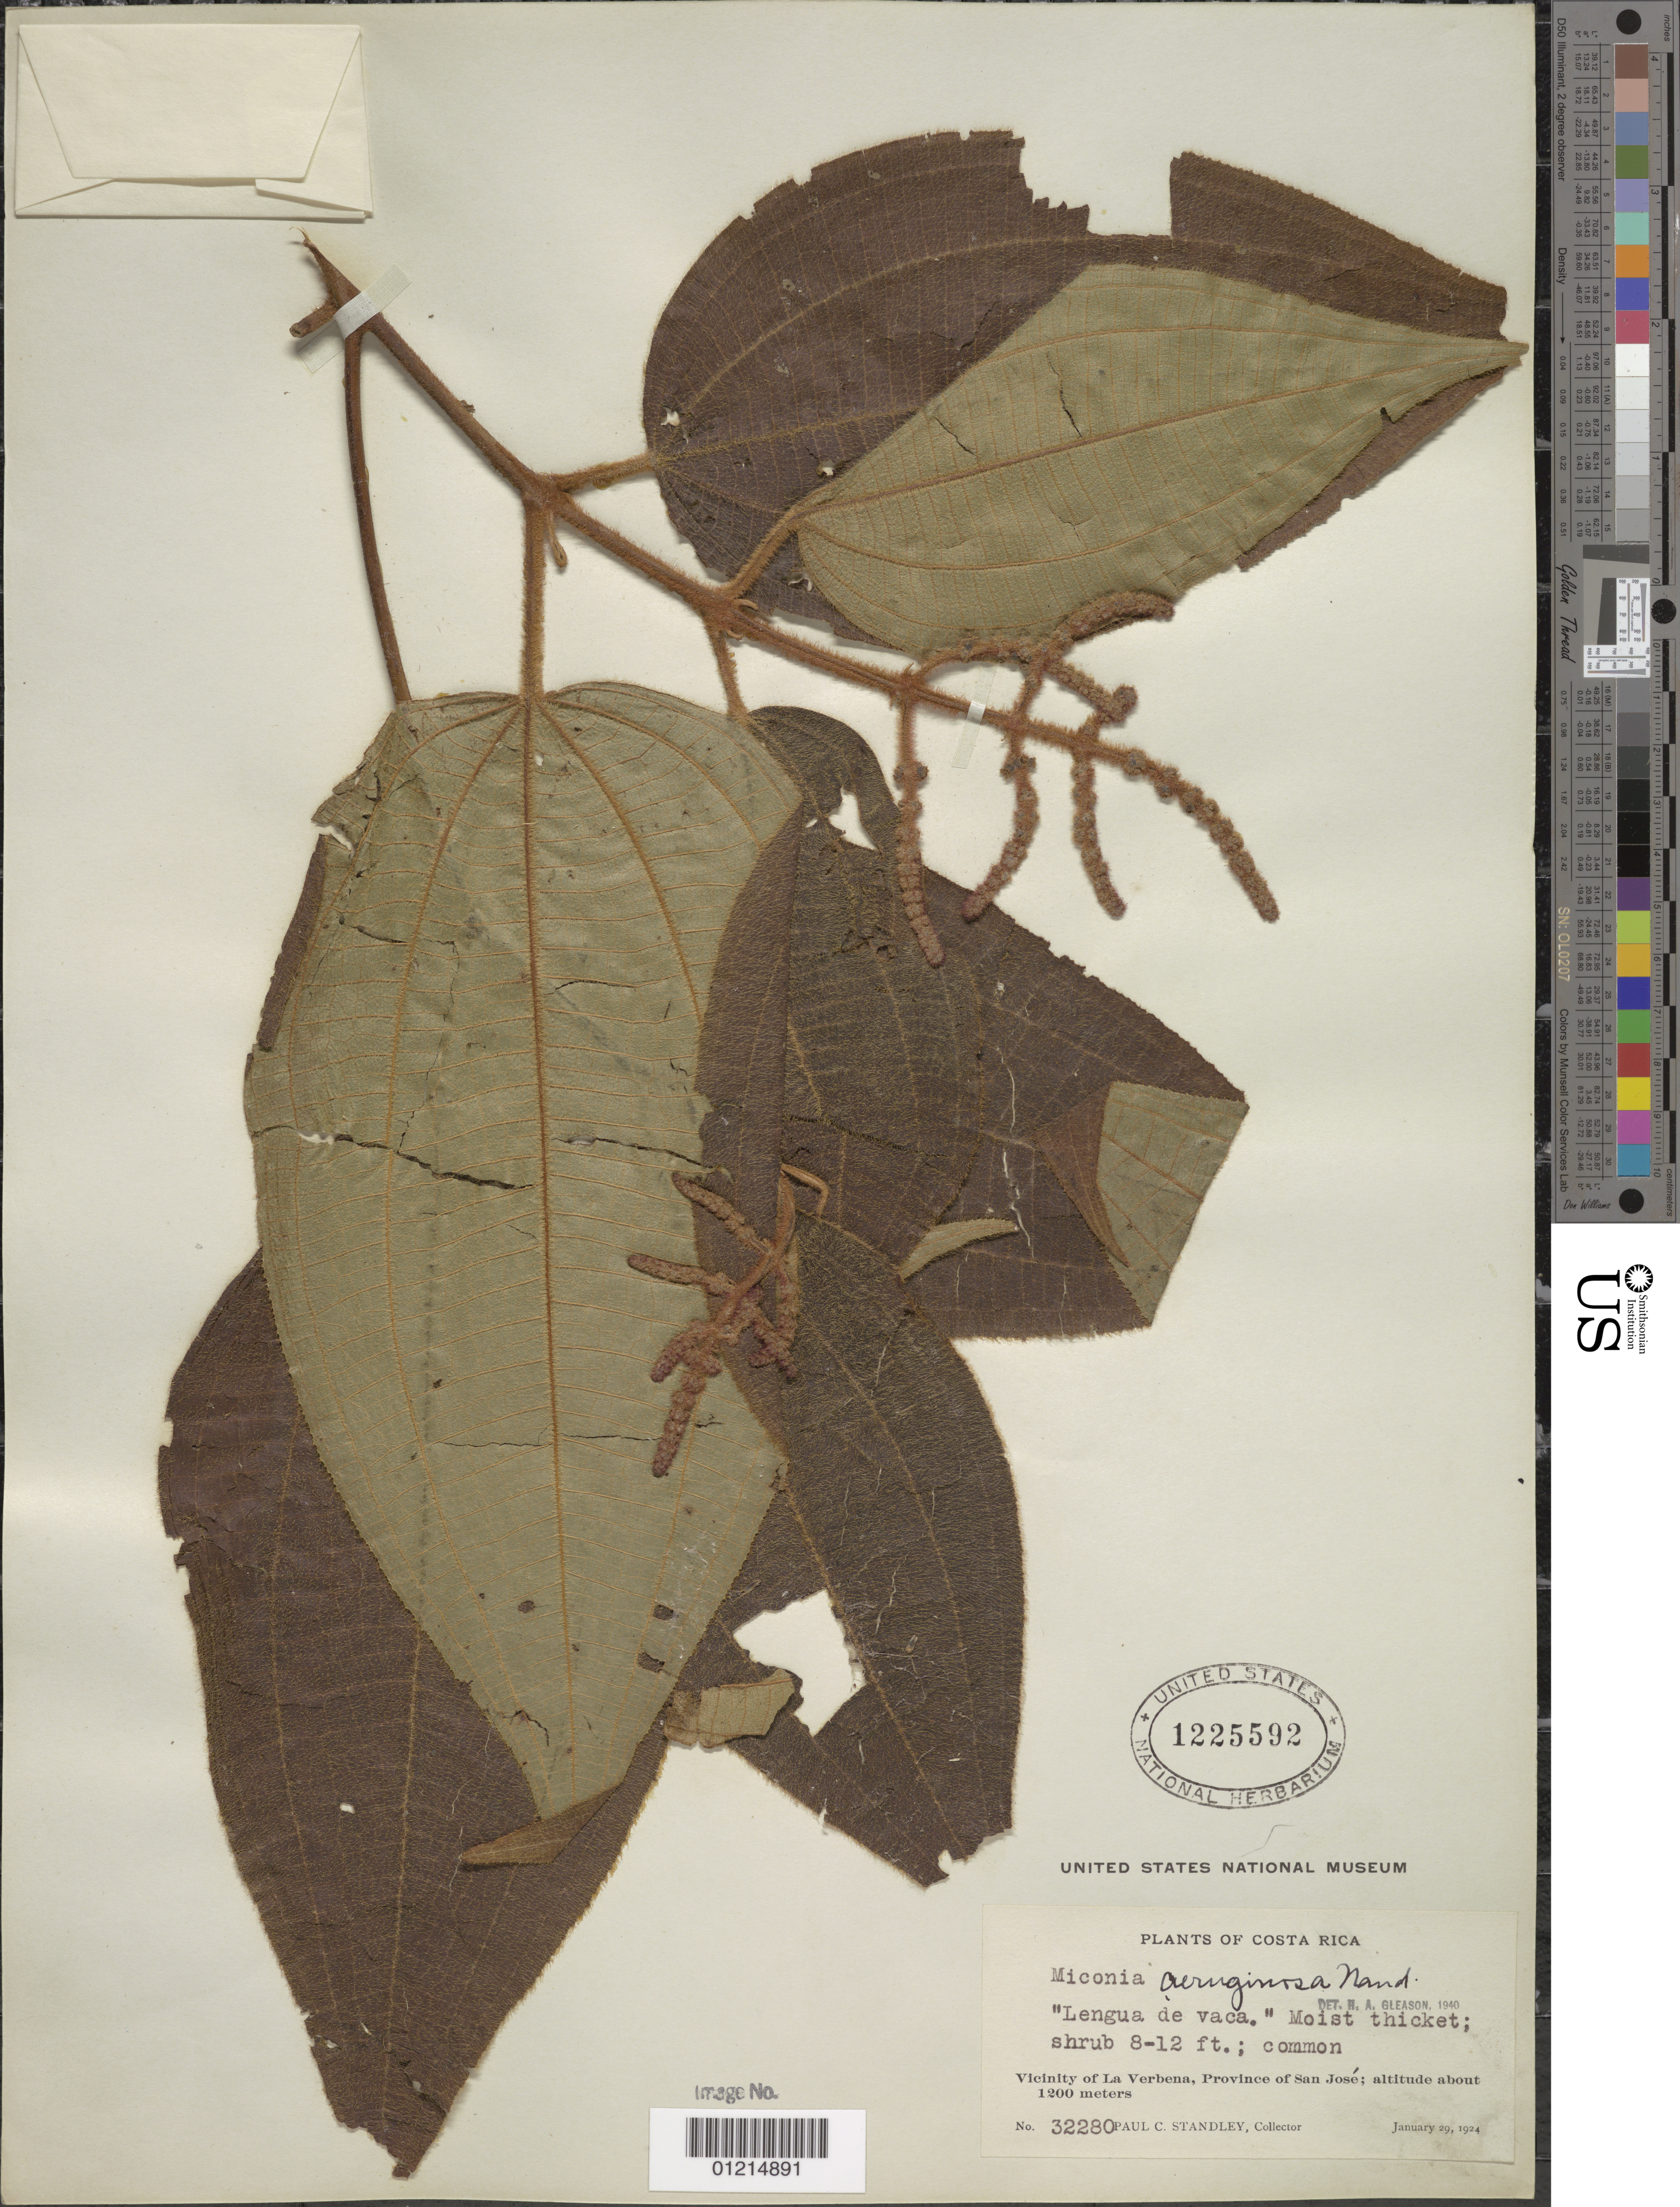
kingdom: Plantae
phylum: Tracheophyta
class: Magnoliopsida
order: Myrtales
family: Melastomataceae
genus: Miconia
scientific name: Miconia aeruginosa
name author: Naudin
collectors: P. C. Standley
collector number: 32280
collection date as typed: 29 Jan 1924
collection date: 1924-01-29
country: Costa Rica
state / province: San José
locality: Vicinity of La Verbena.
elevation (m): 1200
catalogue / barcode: US 1225592